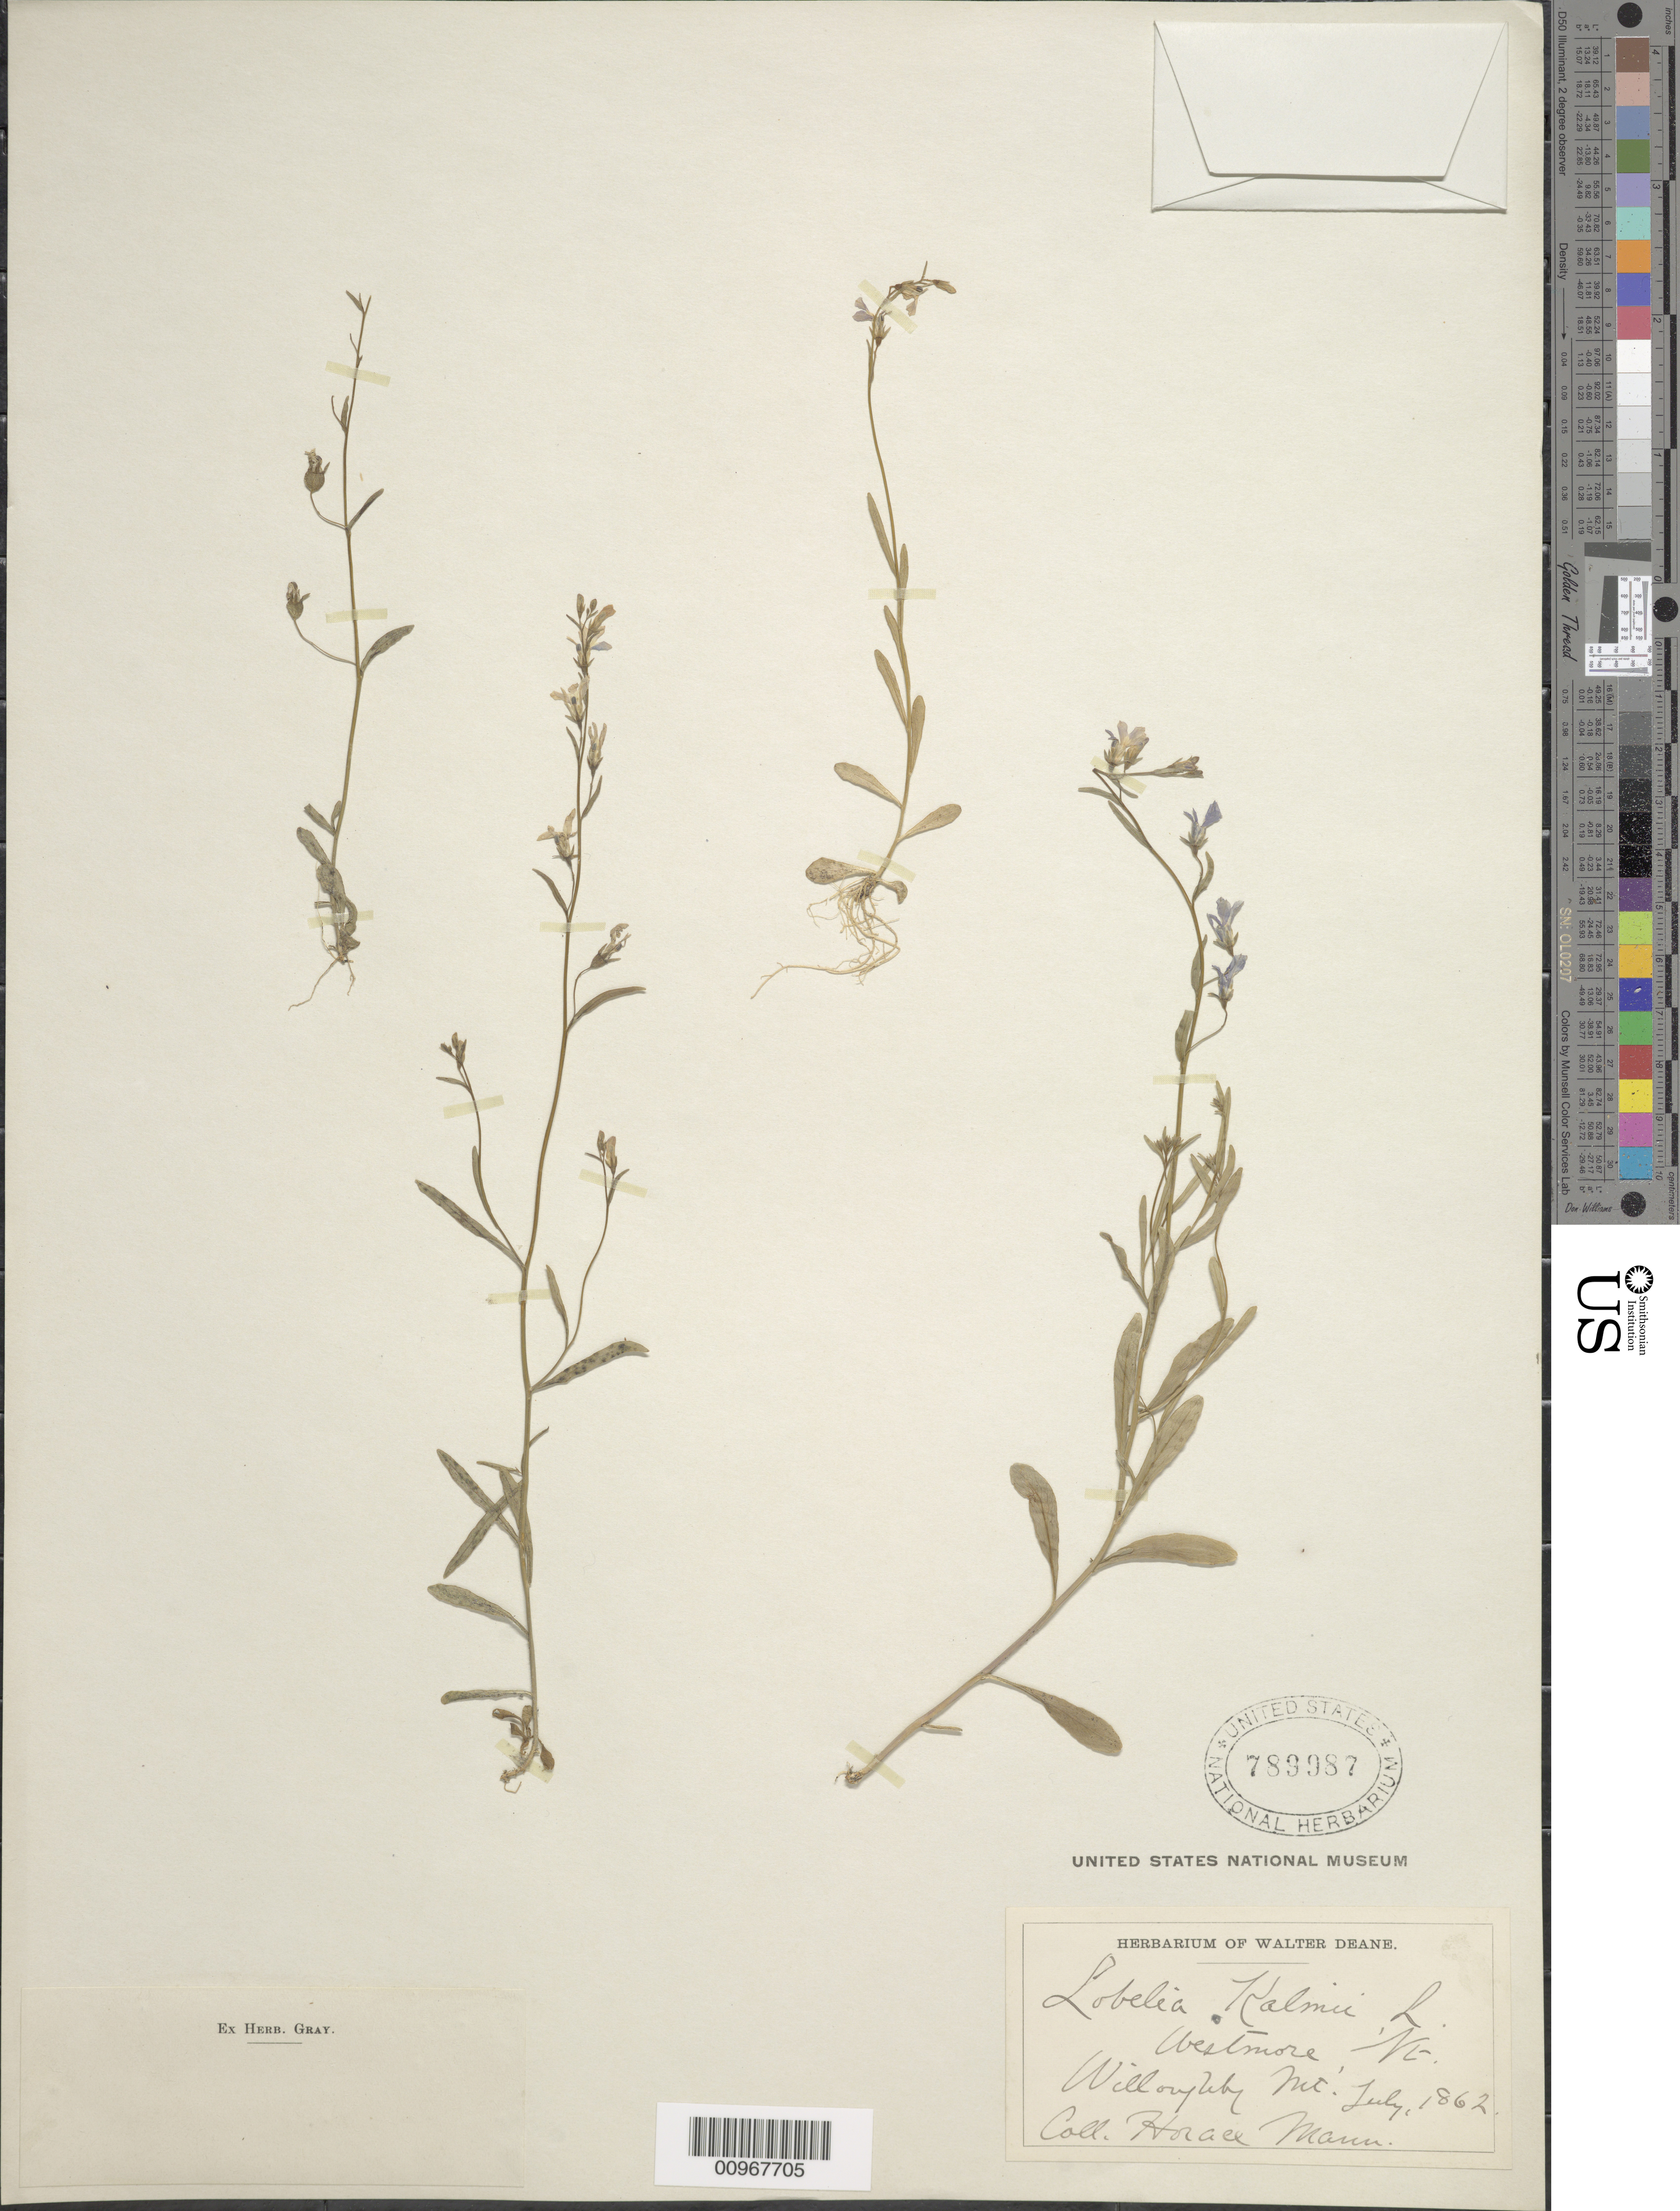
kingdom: Plantae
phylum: Tracheophyta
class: Magnoliopsida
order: Asterales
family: Campanulaceae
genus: Lobelia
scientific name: Lobelia kalmii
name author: L.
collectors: H. Mann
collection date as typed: July 1862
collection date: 1862-07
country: United States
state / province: Vermont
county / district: Orleans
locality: Willoughby Mt., Westmore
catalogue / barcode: US 789987